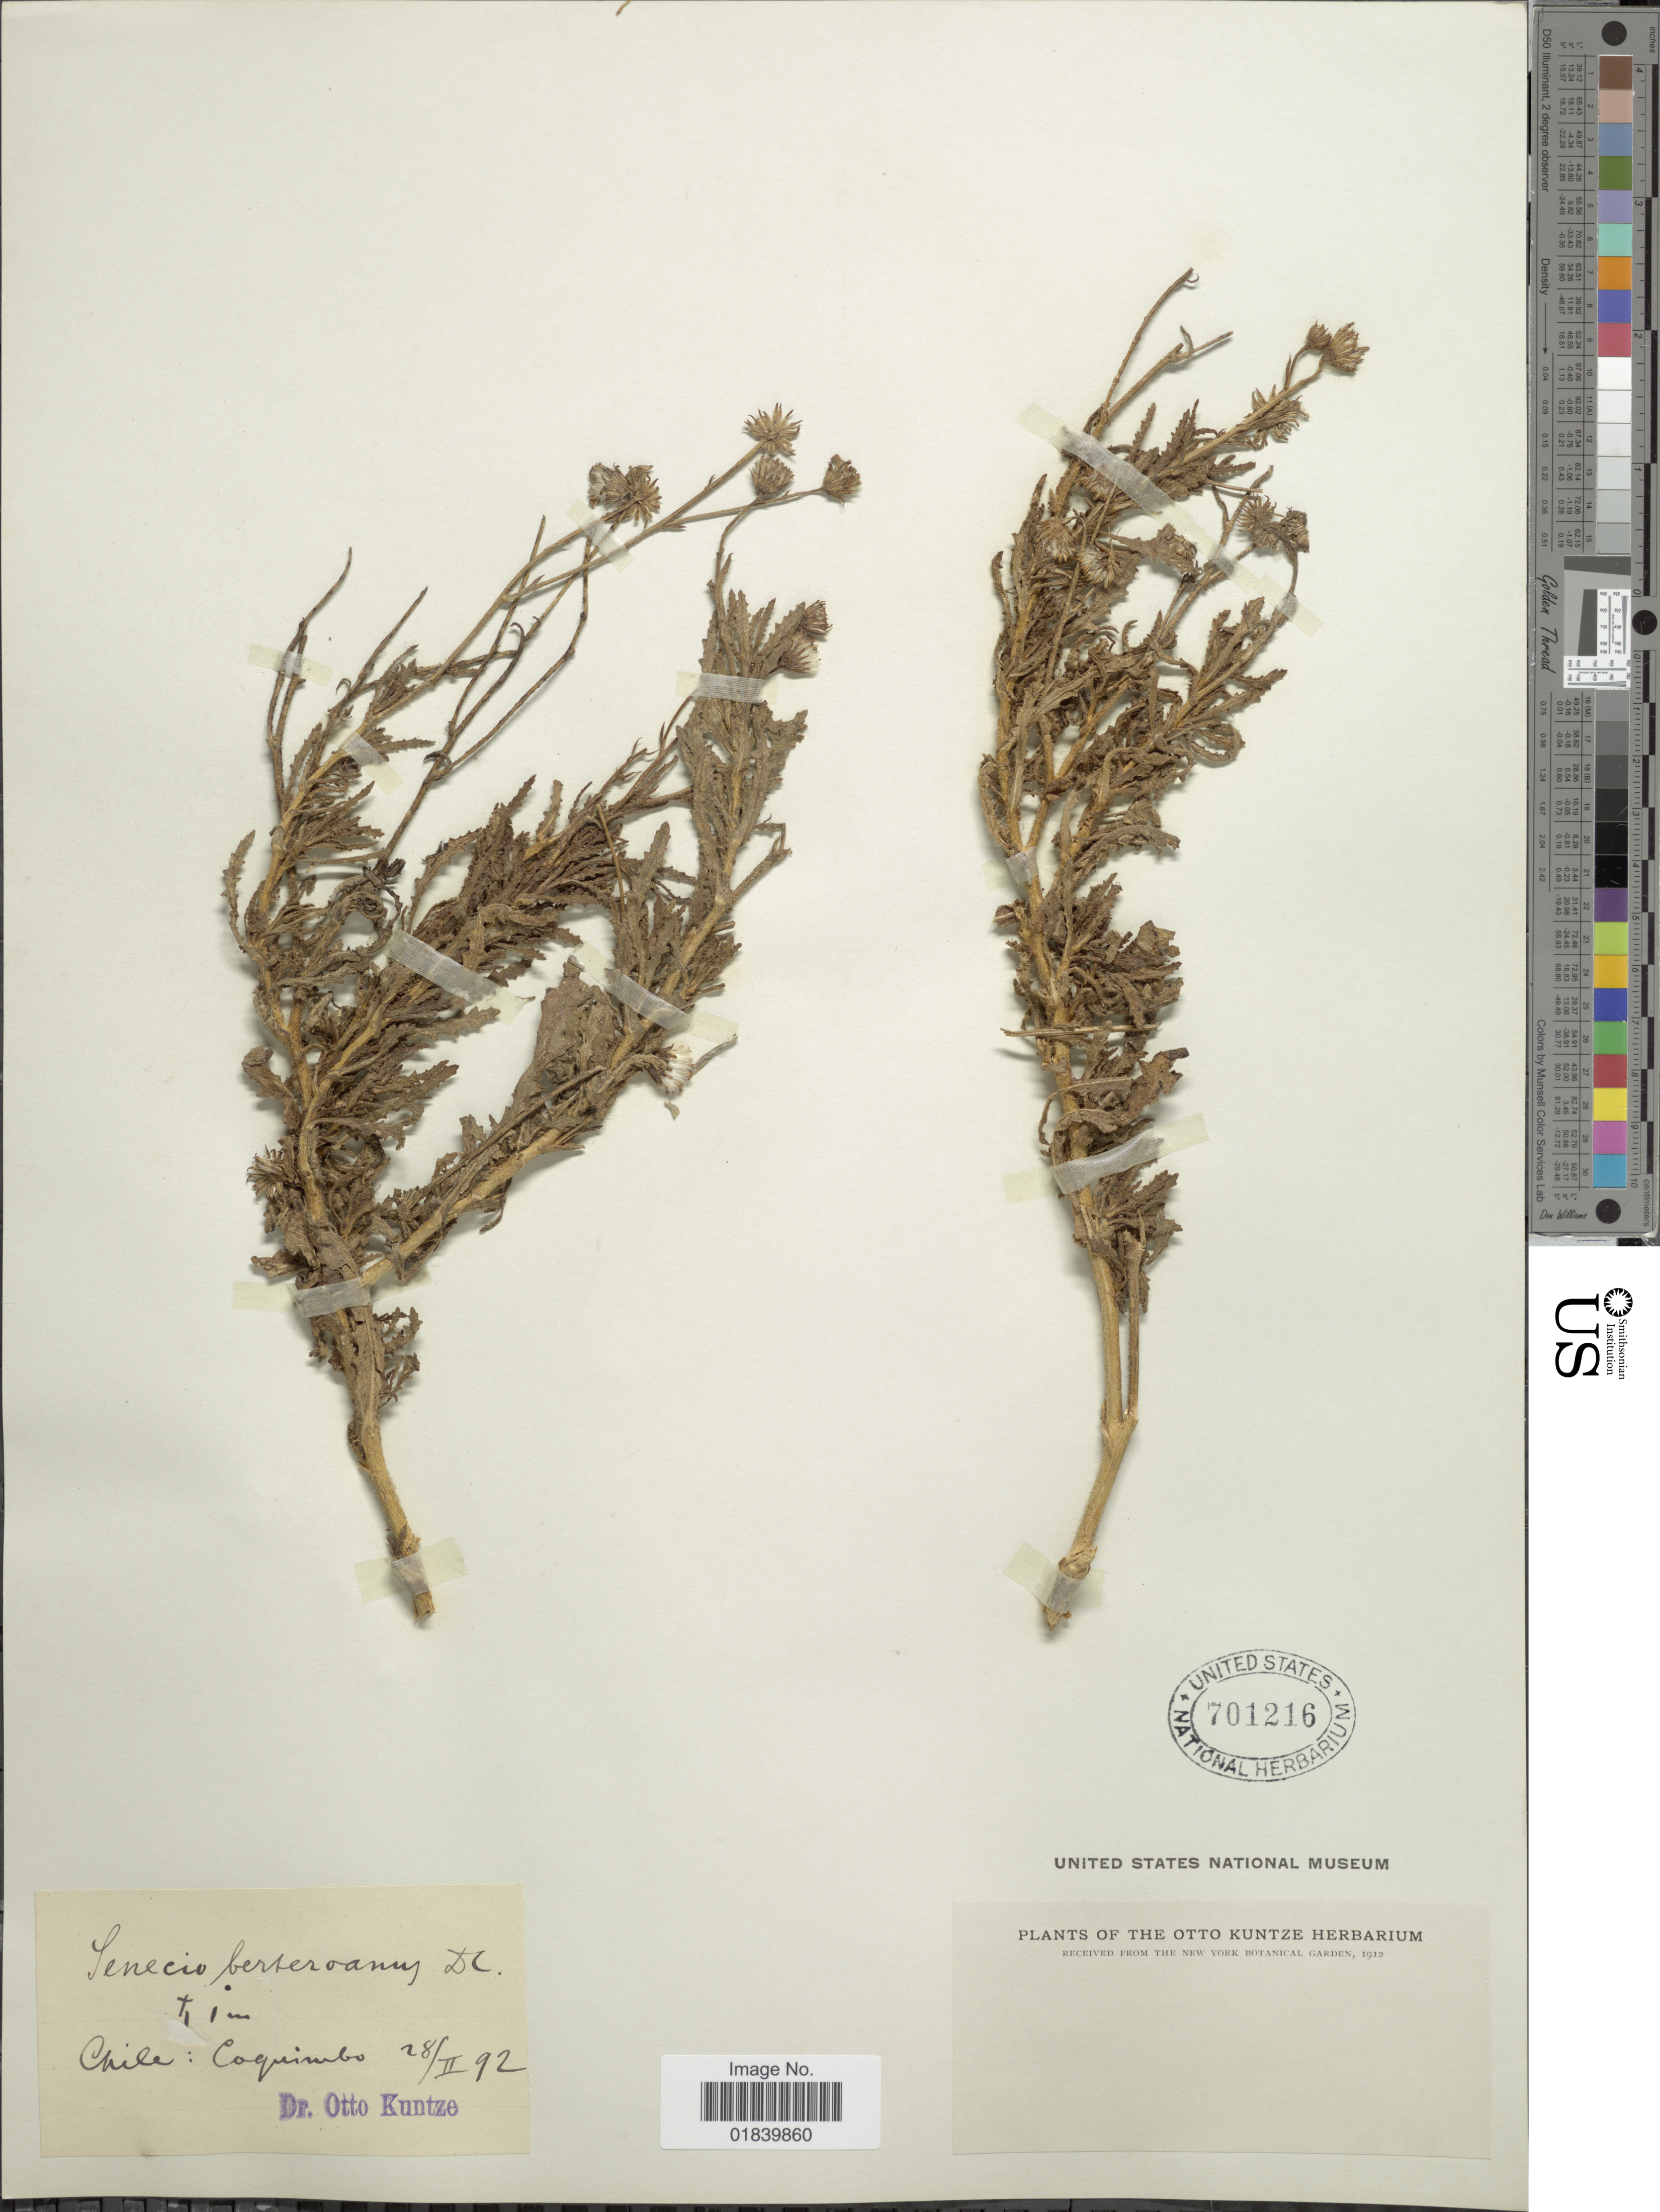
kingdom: Plantae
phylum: Tracheophyta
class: Magnoliopsida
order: Asterales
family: Asteraceae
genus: Senecio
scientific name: Senecio berterianus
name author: DC.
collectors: C.E.O. Kuntze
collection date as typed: Transcribed d/m/y: 28/2/92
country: Chile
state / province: Coquimbo (IV)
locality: Chile: Coquimbo.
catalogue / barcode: US 701216